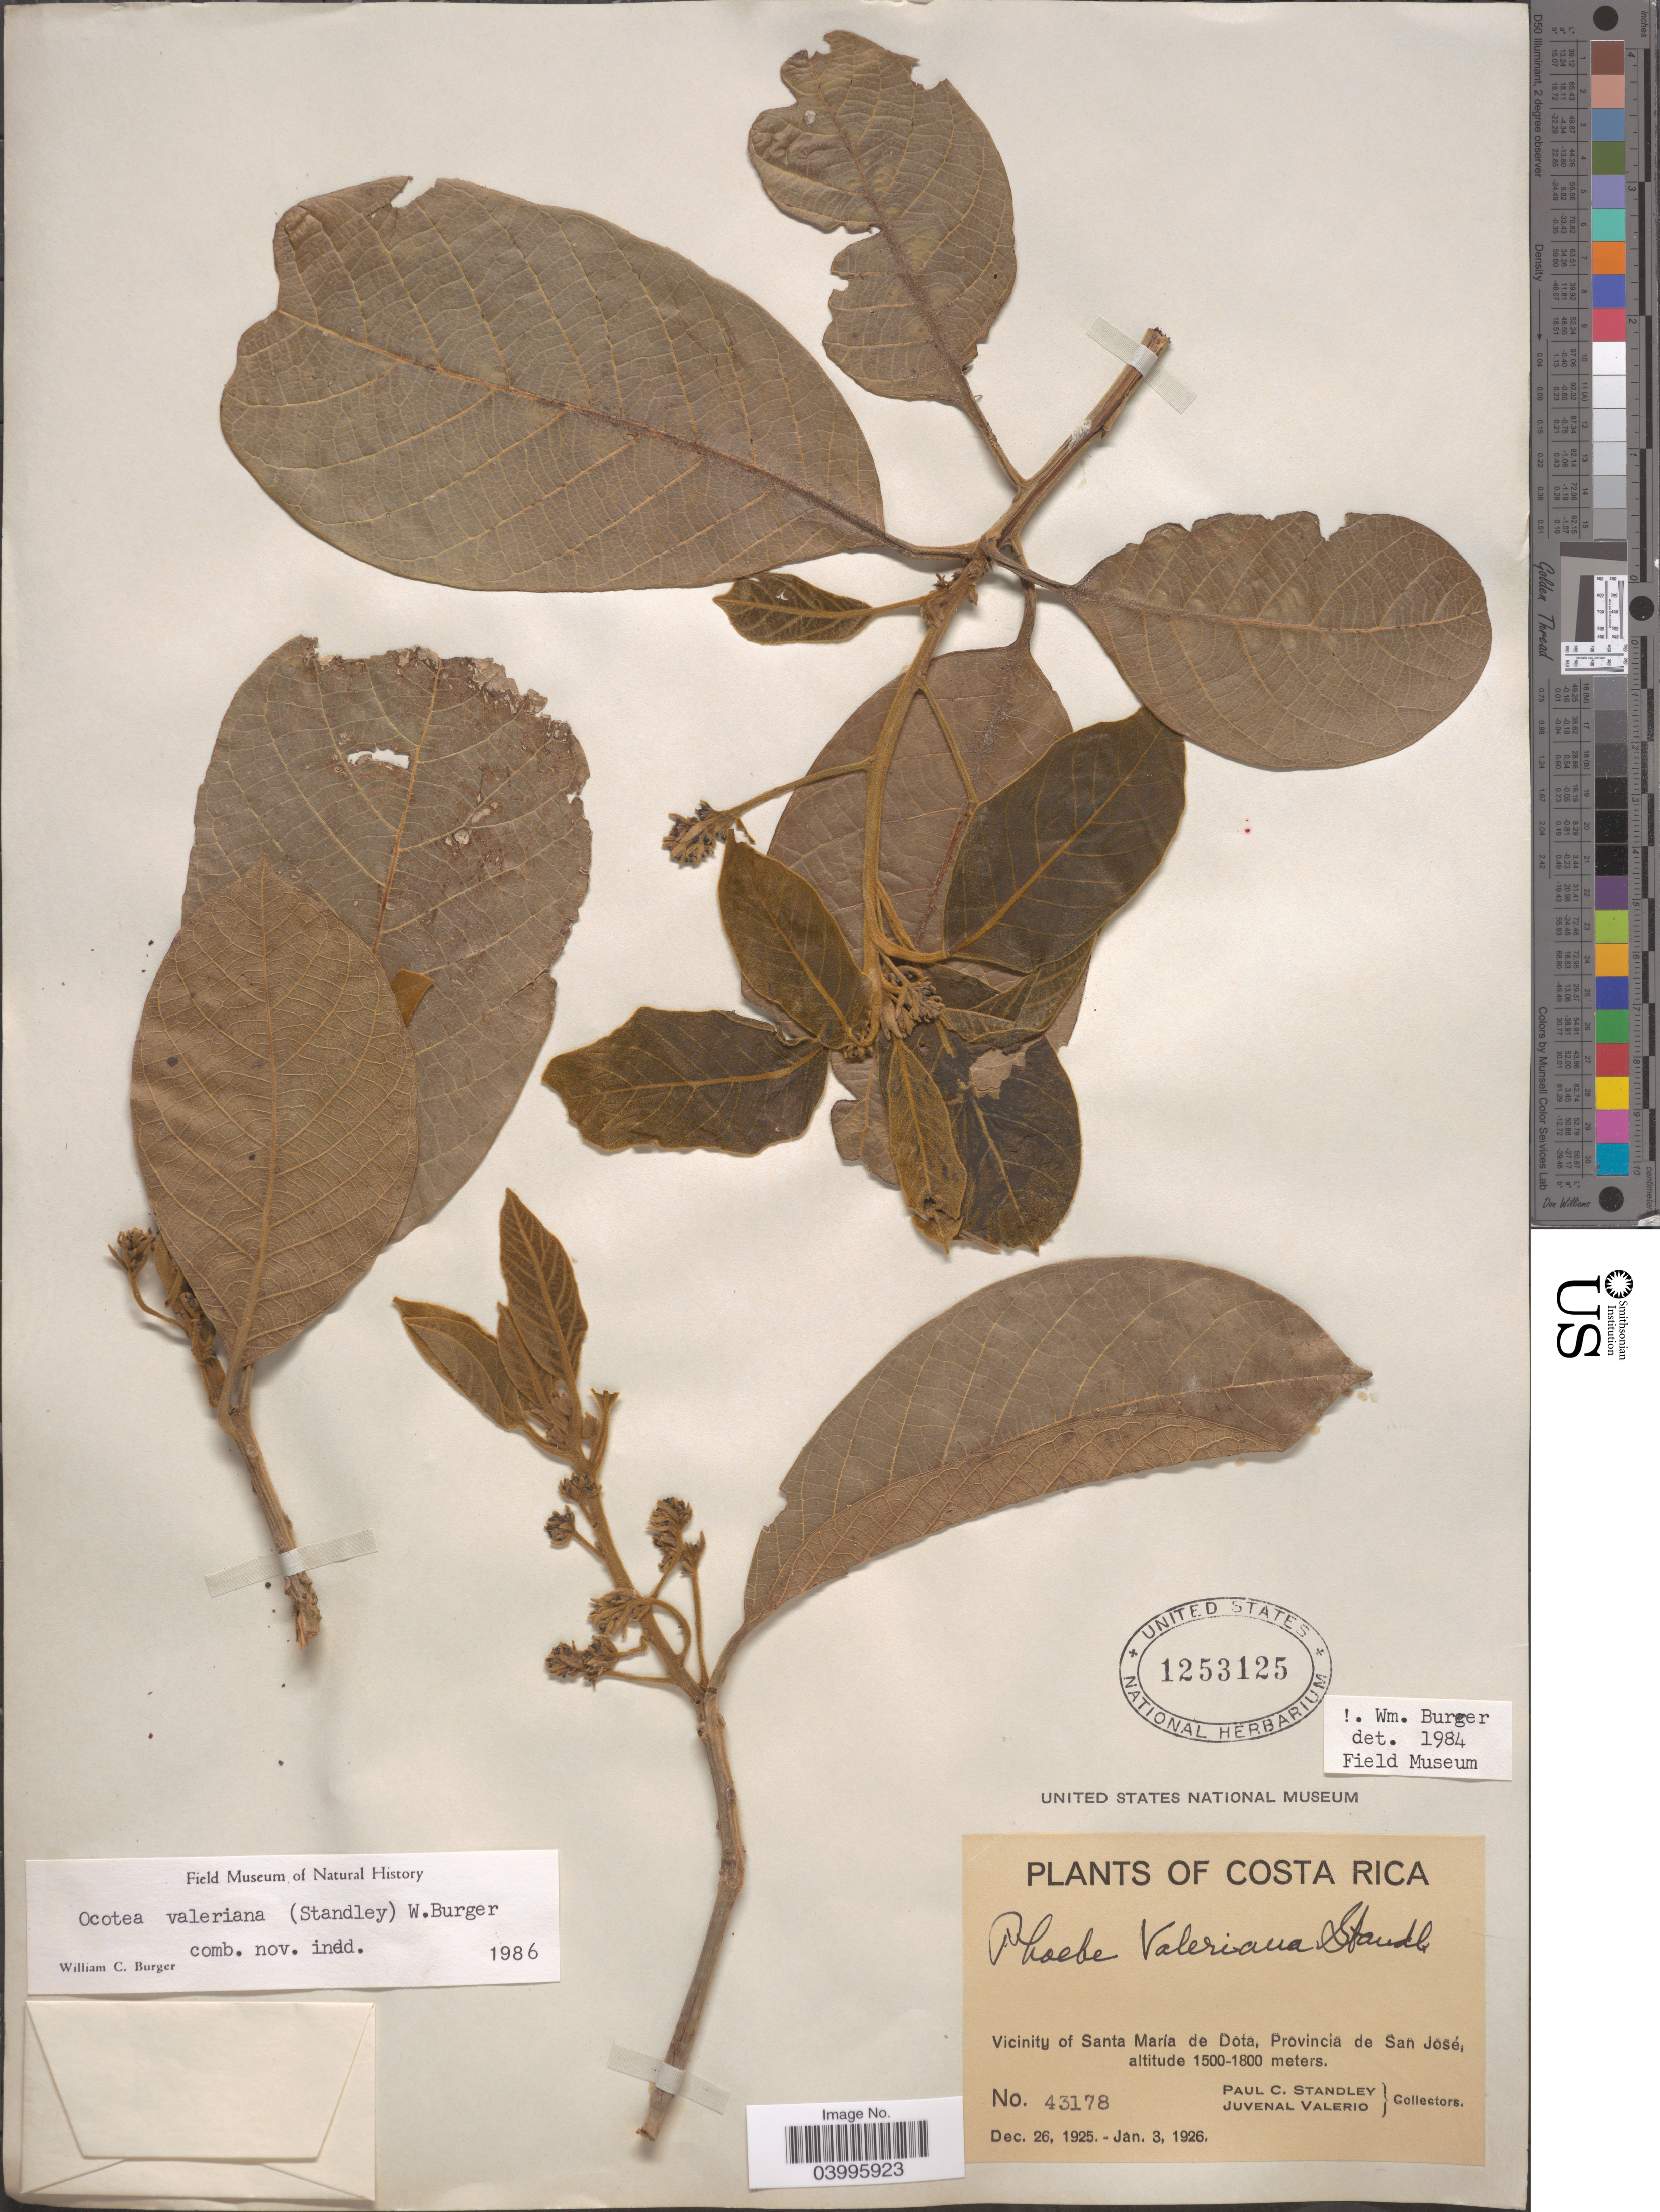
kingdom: Plantae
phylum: Tracheophyta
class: Magnoliopsida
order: Laurales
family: Lauraceae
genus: Ocotea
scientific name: Ocotea valeriana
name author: (Standl.) W.C. Burger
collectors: P. C. Standley & J. Valerio R.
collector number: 43178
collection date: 1925-12-26/1926-01-03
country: Costa Rica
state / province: San José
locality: Vicinity of Santa María de Dota.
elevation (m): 1500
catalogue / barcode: US 1253125